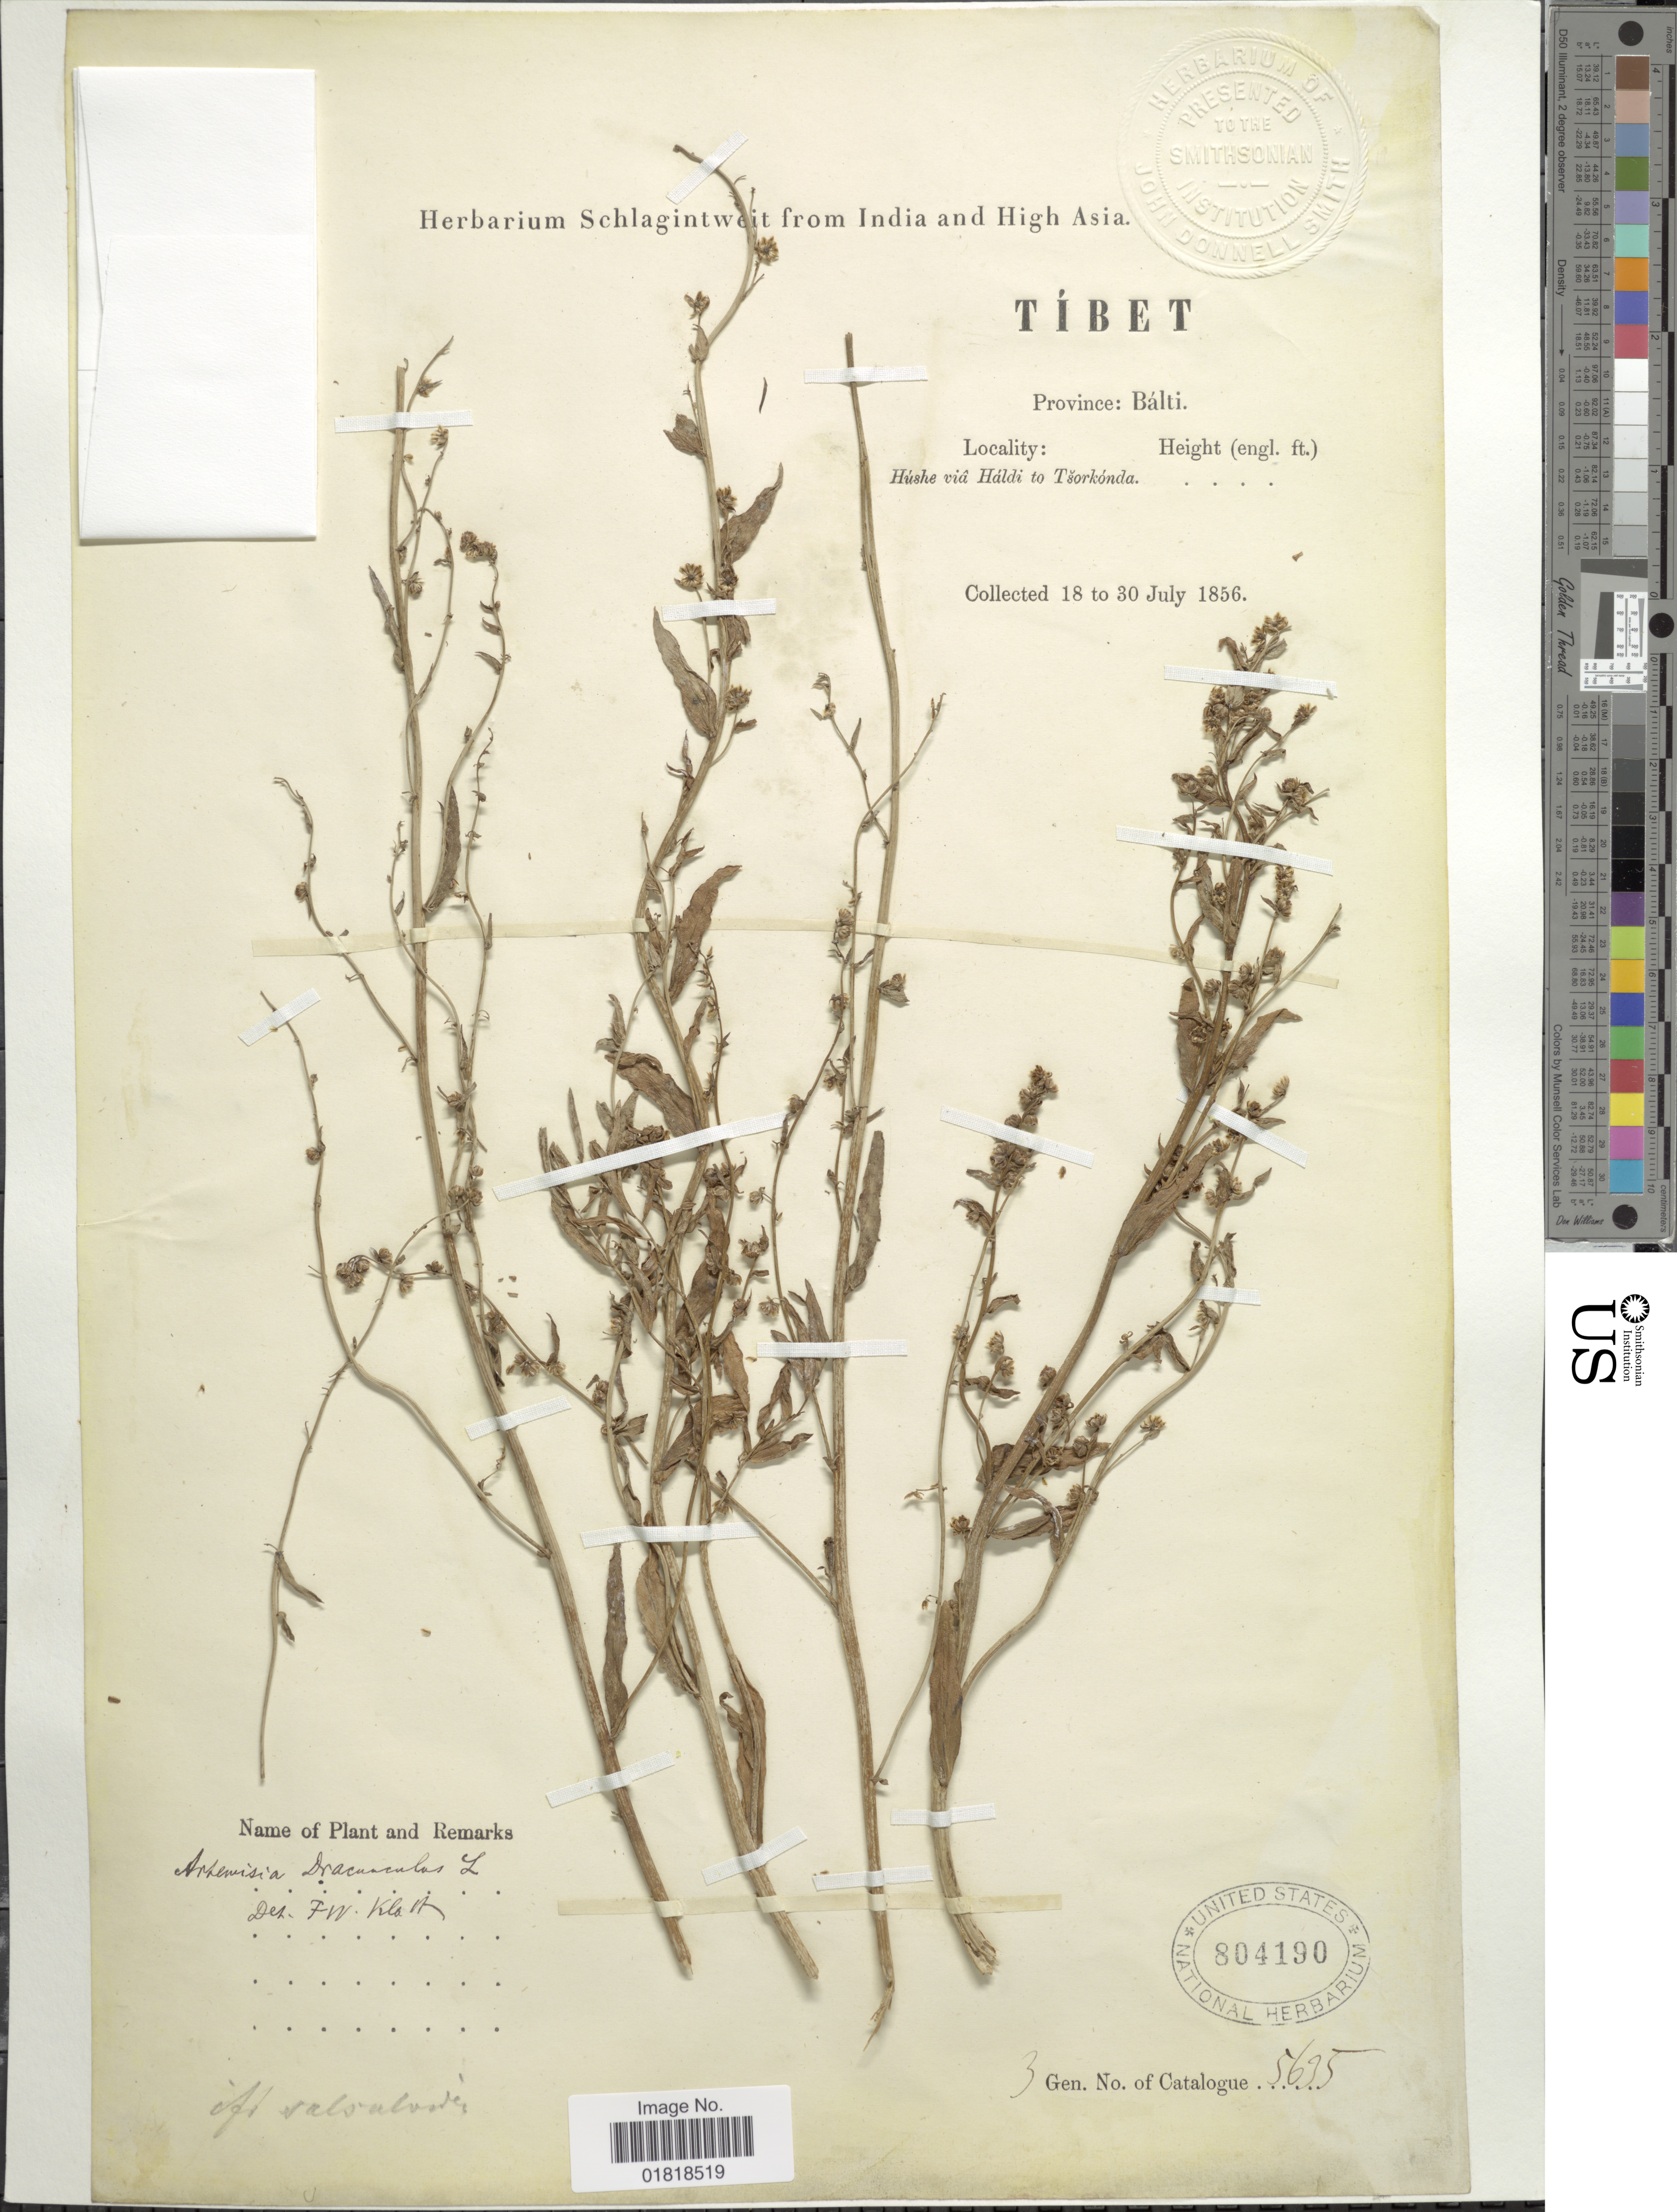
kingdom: Plantae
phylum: Tracheophyta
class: Magnoliopsida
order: Asterales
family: Asteraceae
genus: Artemisia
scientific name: Artemisia dracunculus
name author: L.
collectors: ex herb. Schlagintweit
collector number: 5635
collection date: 1856-07-18/1856-07-30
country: China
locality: Tíbet, Province: Bálti, Húshi viâ to Tsorkónda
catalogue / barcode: US 804190